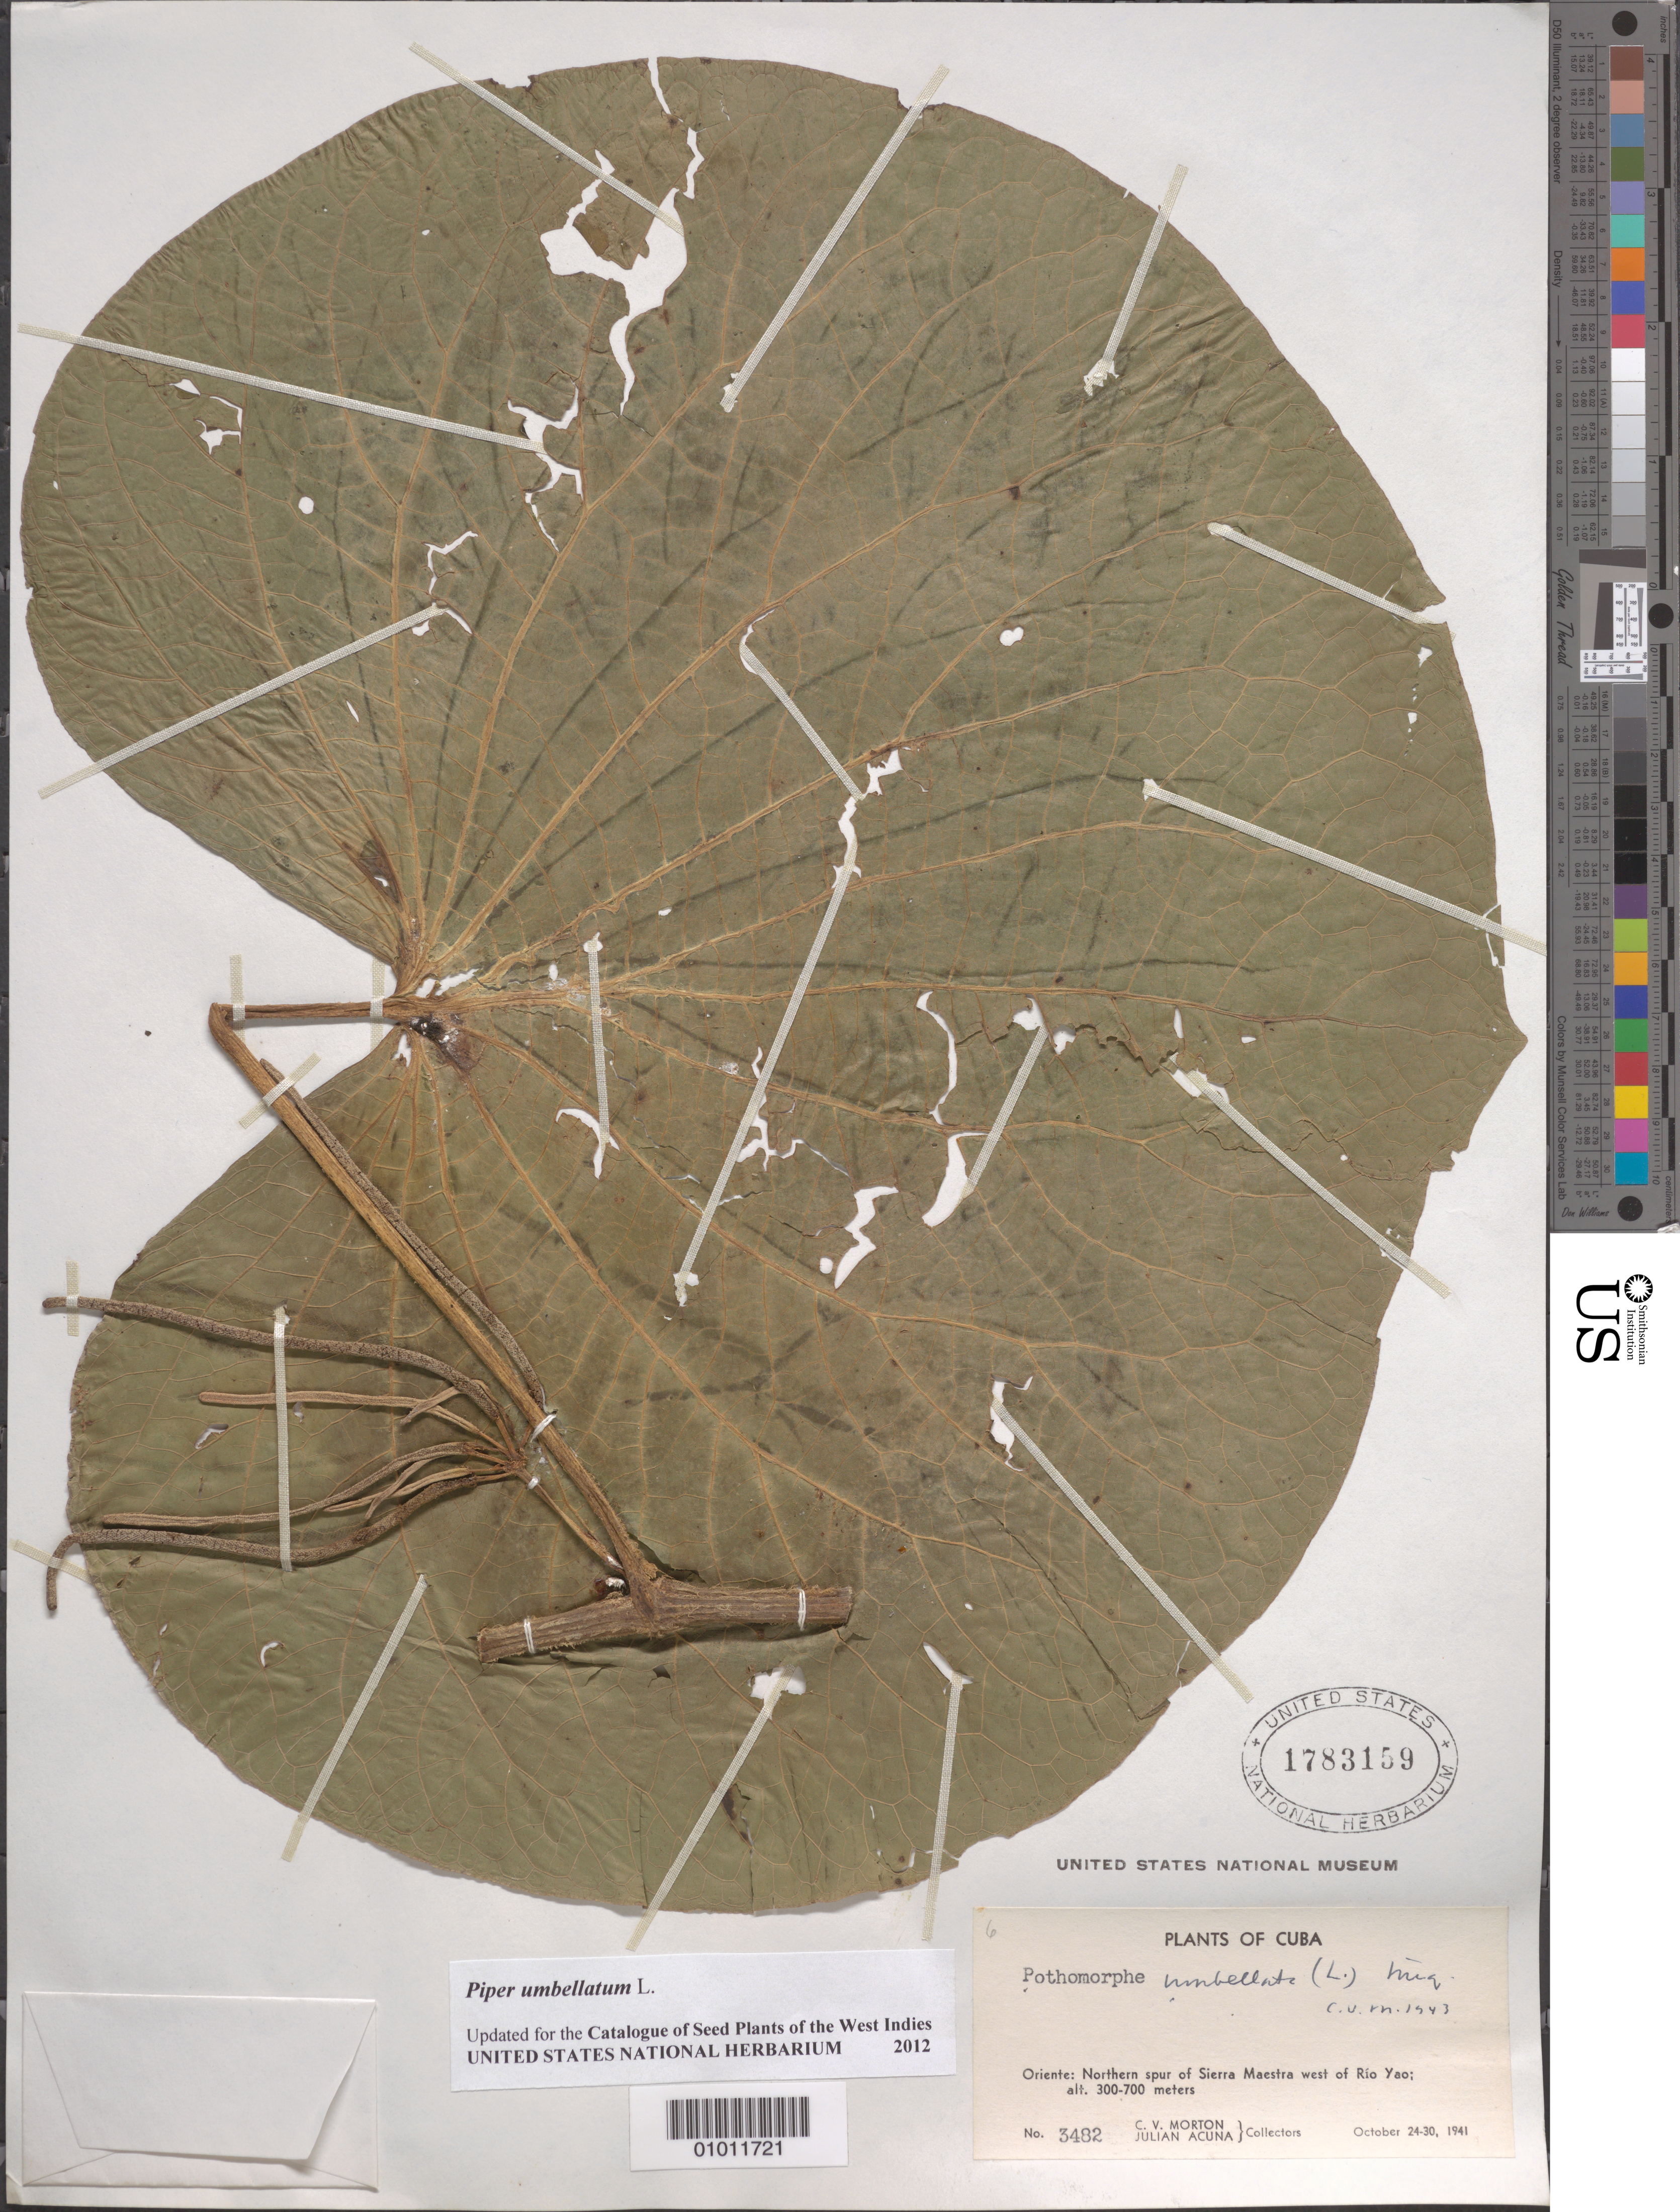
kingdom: Plantae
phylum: Tracheophyta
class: Magnoliopsida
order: Piperales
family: Piperaceae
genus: Piper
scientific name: Piper umbellatum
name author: L.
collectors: C. V. Morton & J. Acuña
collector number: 3482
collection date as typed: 24 Oct 1941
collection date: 1941-10-24/1941-10-30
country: Cuba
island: Cuba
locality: N spur of Sierra Maestra W of Rio Yao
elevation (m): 300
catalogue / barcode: US 1783159